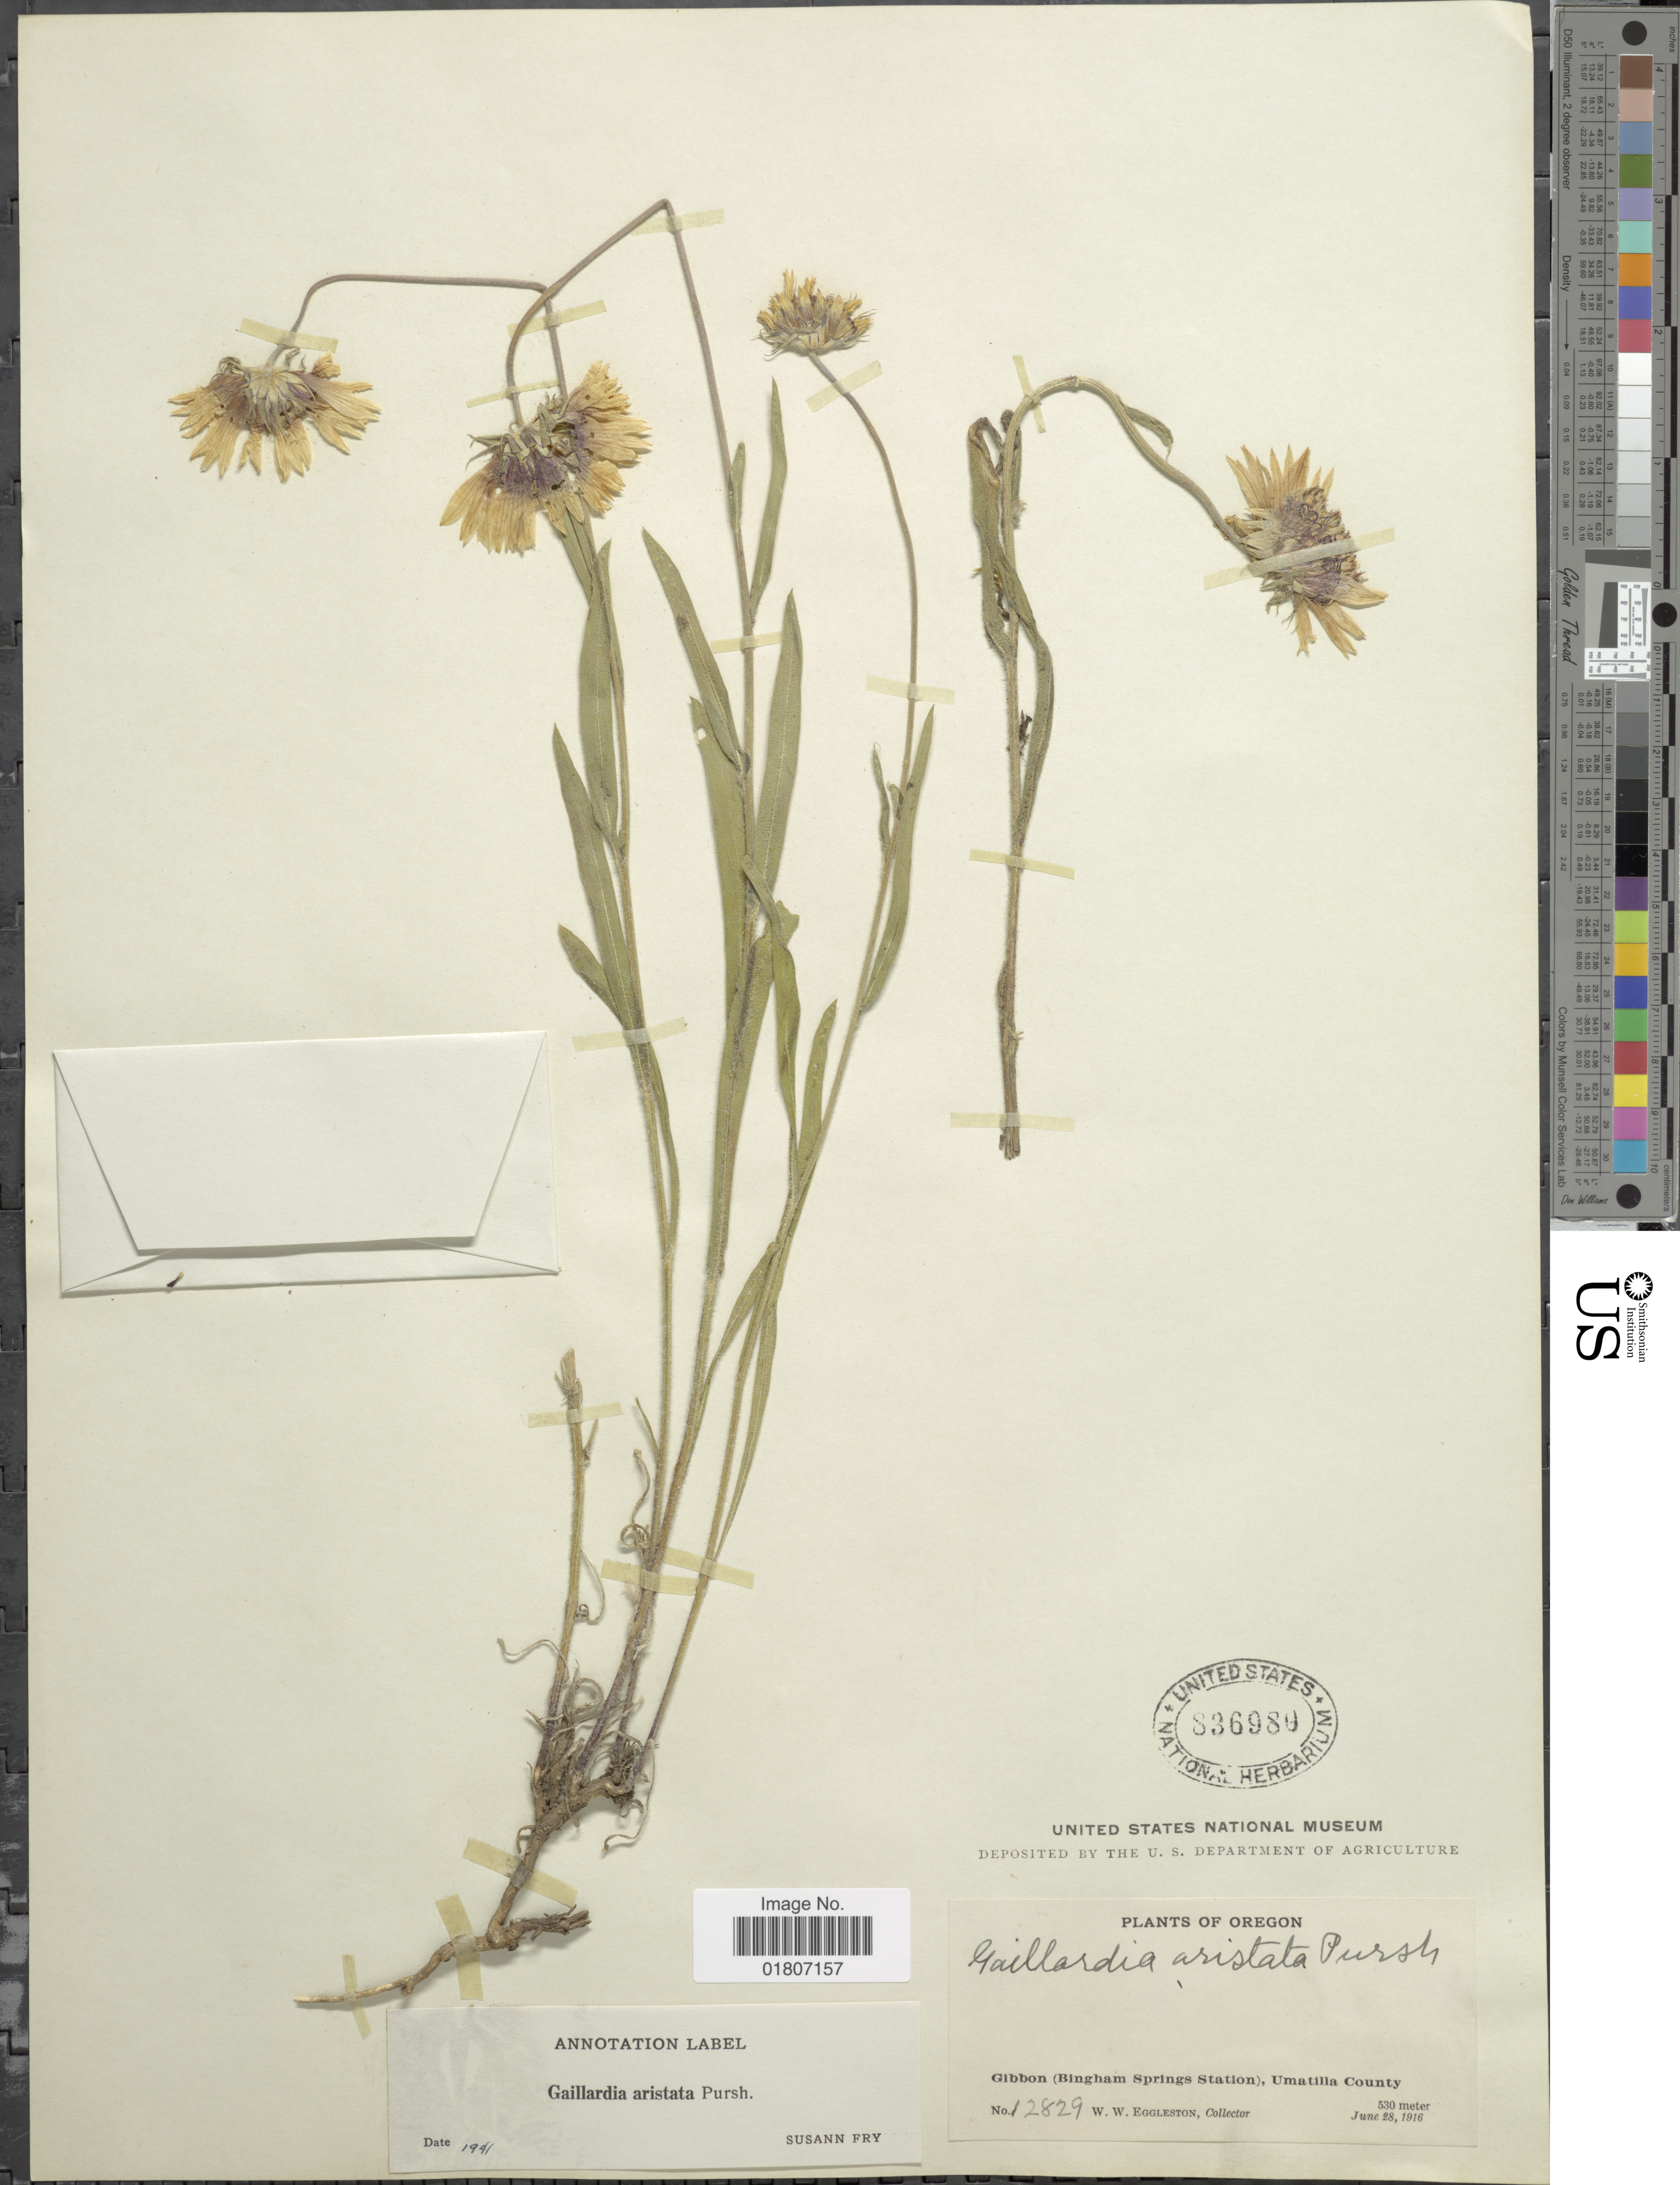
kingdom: Plantae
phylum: Tracheophyta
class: Magnoliopsida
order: Asterales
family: Asteraceae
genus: Gaillardia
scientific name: Gaillardia aristata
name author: Pursh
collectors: W. W. Eggleston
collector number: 12829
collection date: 1916-06-28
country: United States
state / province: Oregon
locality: Gibbon (Bingham Springs Station), Umatilla County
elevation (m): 530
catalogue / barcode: US 836989